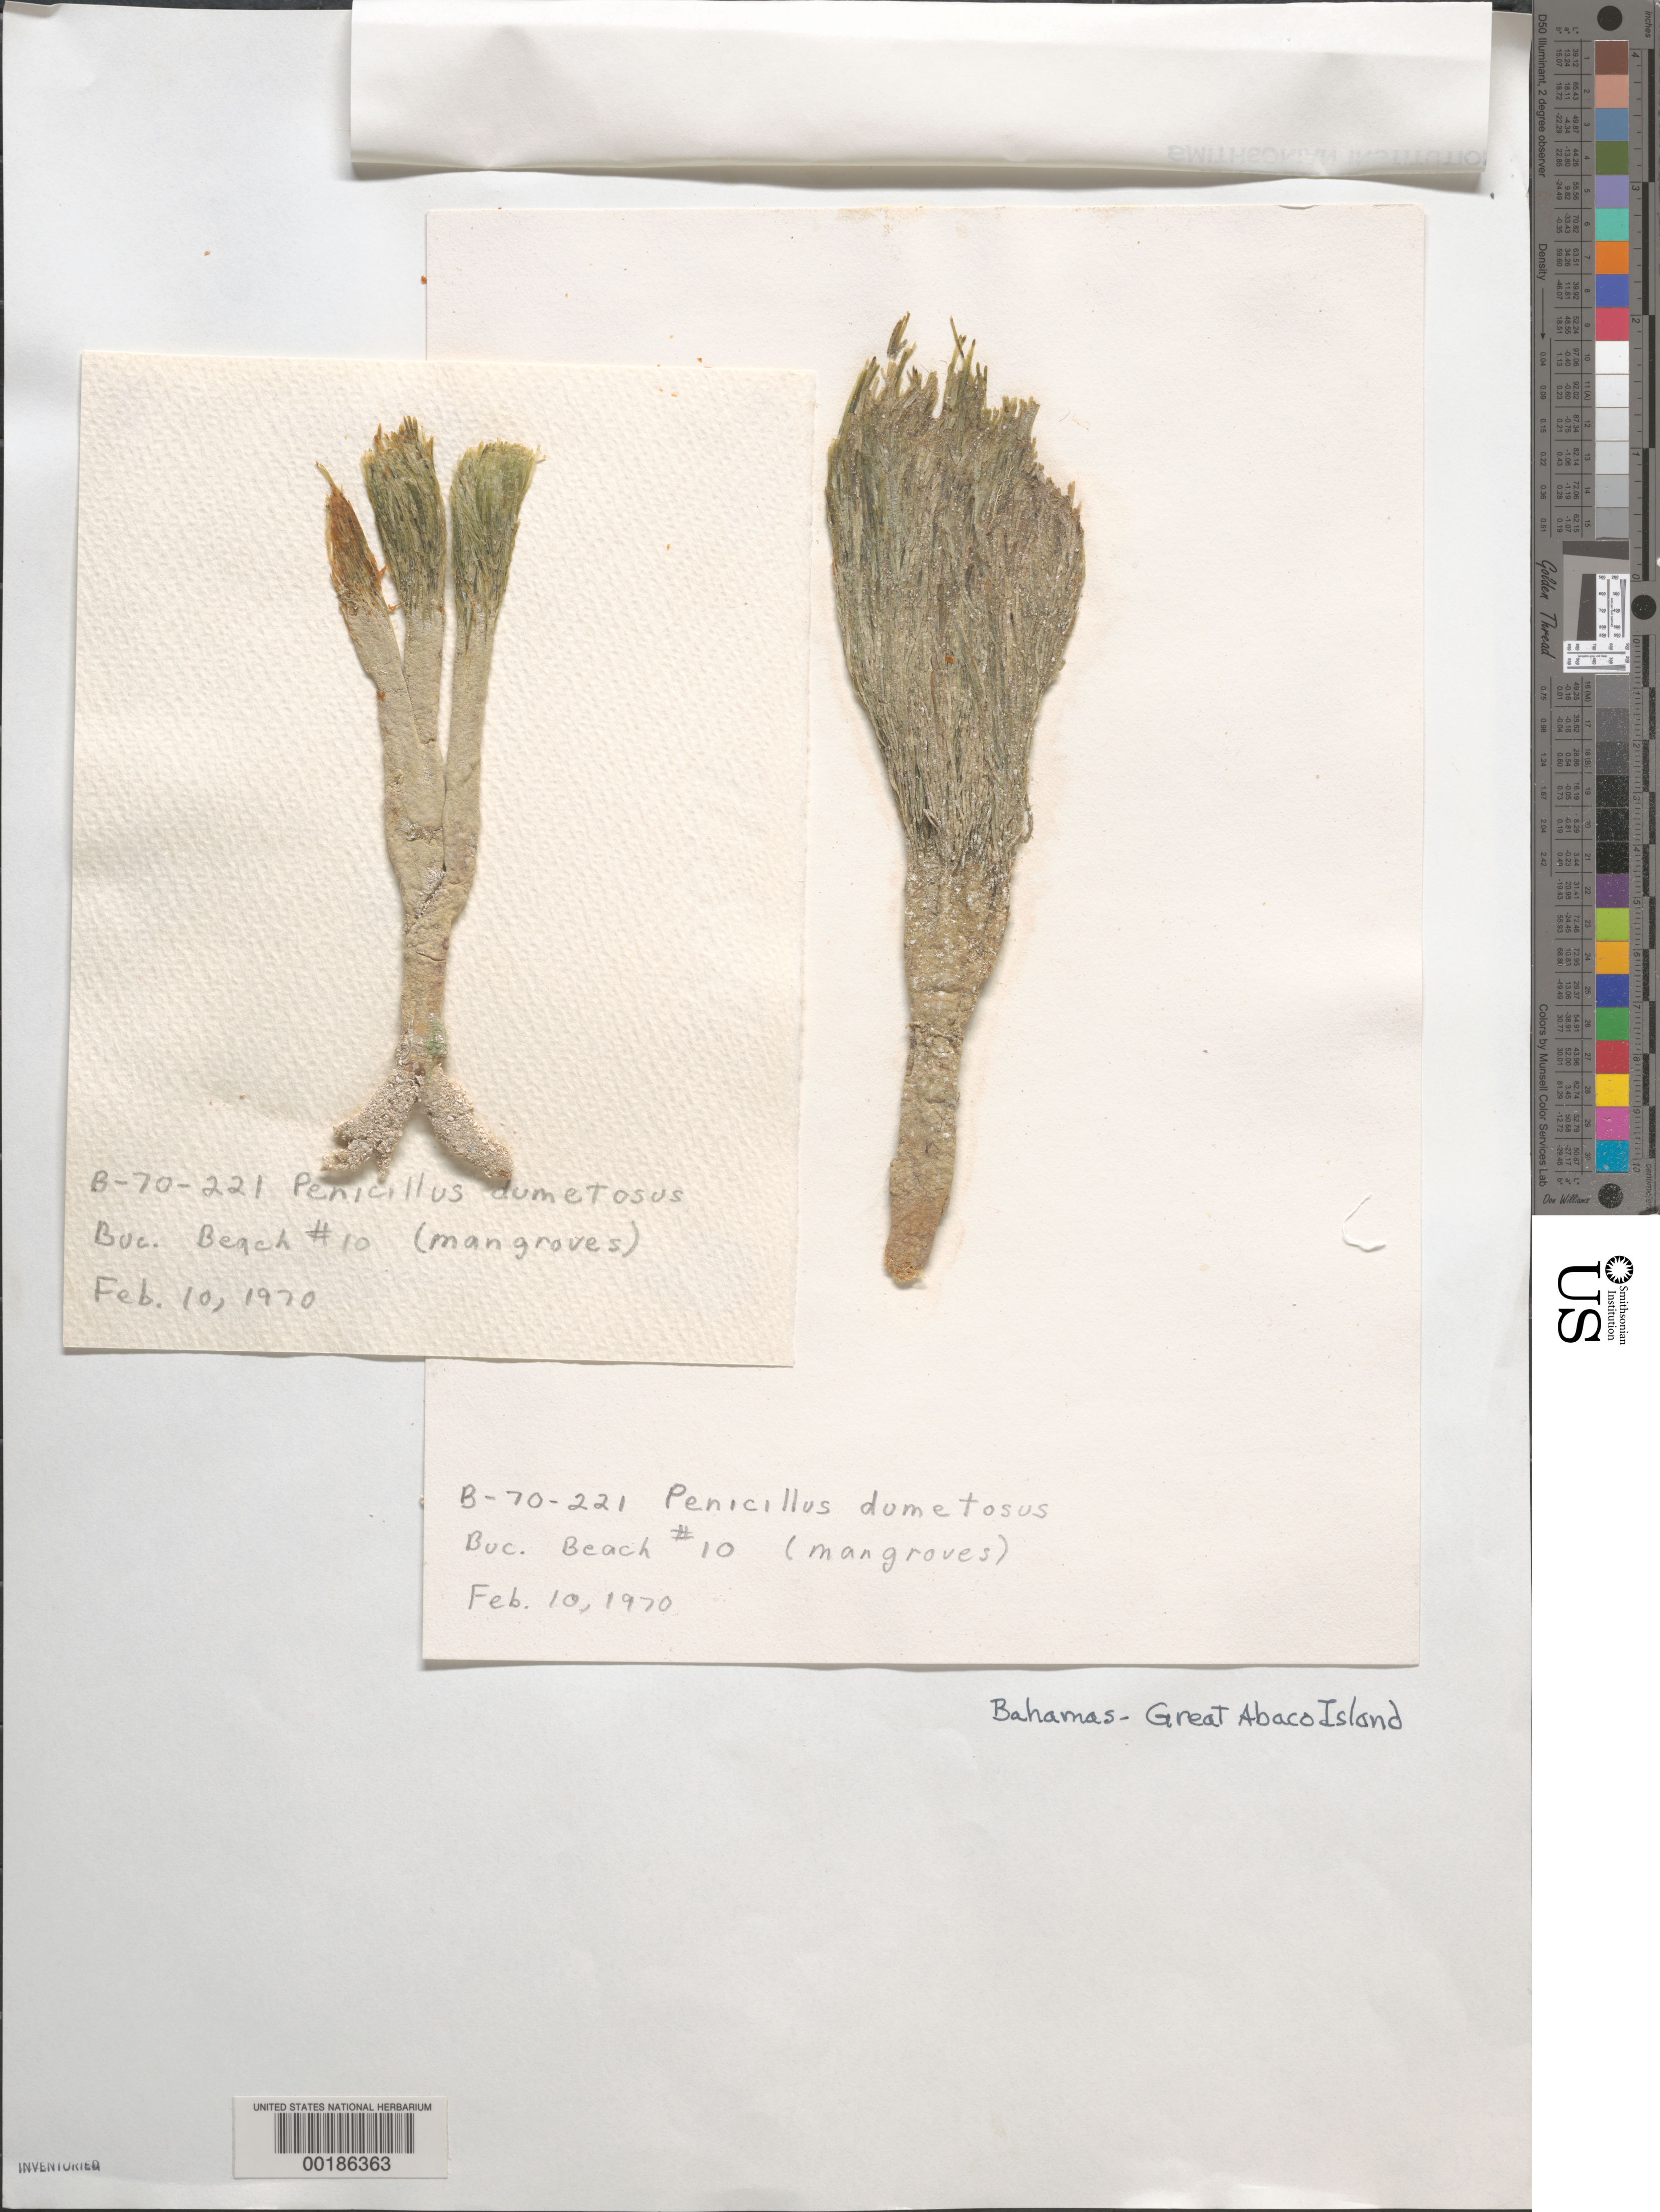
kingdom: Plantae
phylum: Chlorophyta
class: Ulvophyceae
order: Bryopsidales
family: Udoteaceae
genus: Penicillus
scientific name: Penicillus dumetosus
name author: (J.V.Lamouroux) Blainville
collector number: B-70-221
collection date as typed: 10 Feb 1970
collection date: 1970-02-10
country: Bahamas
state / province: Abaco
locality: Buckaroon beach, great abaco island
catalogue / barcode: US 20002